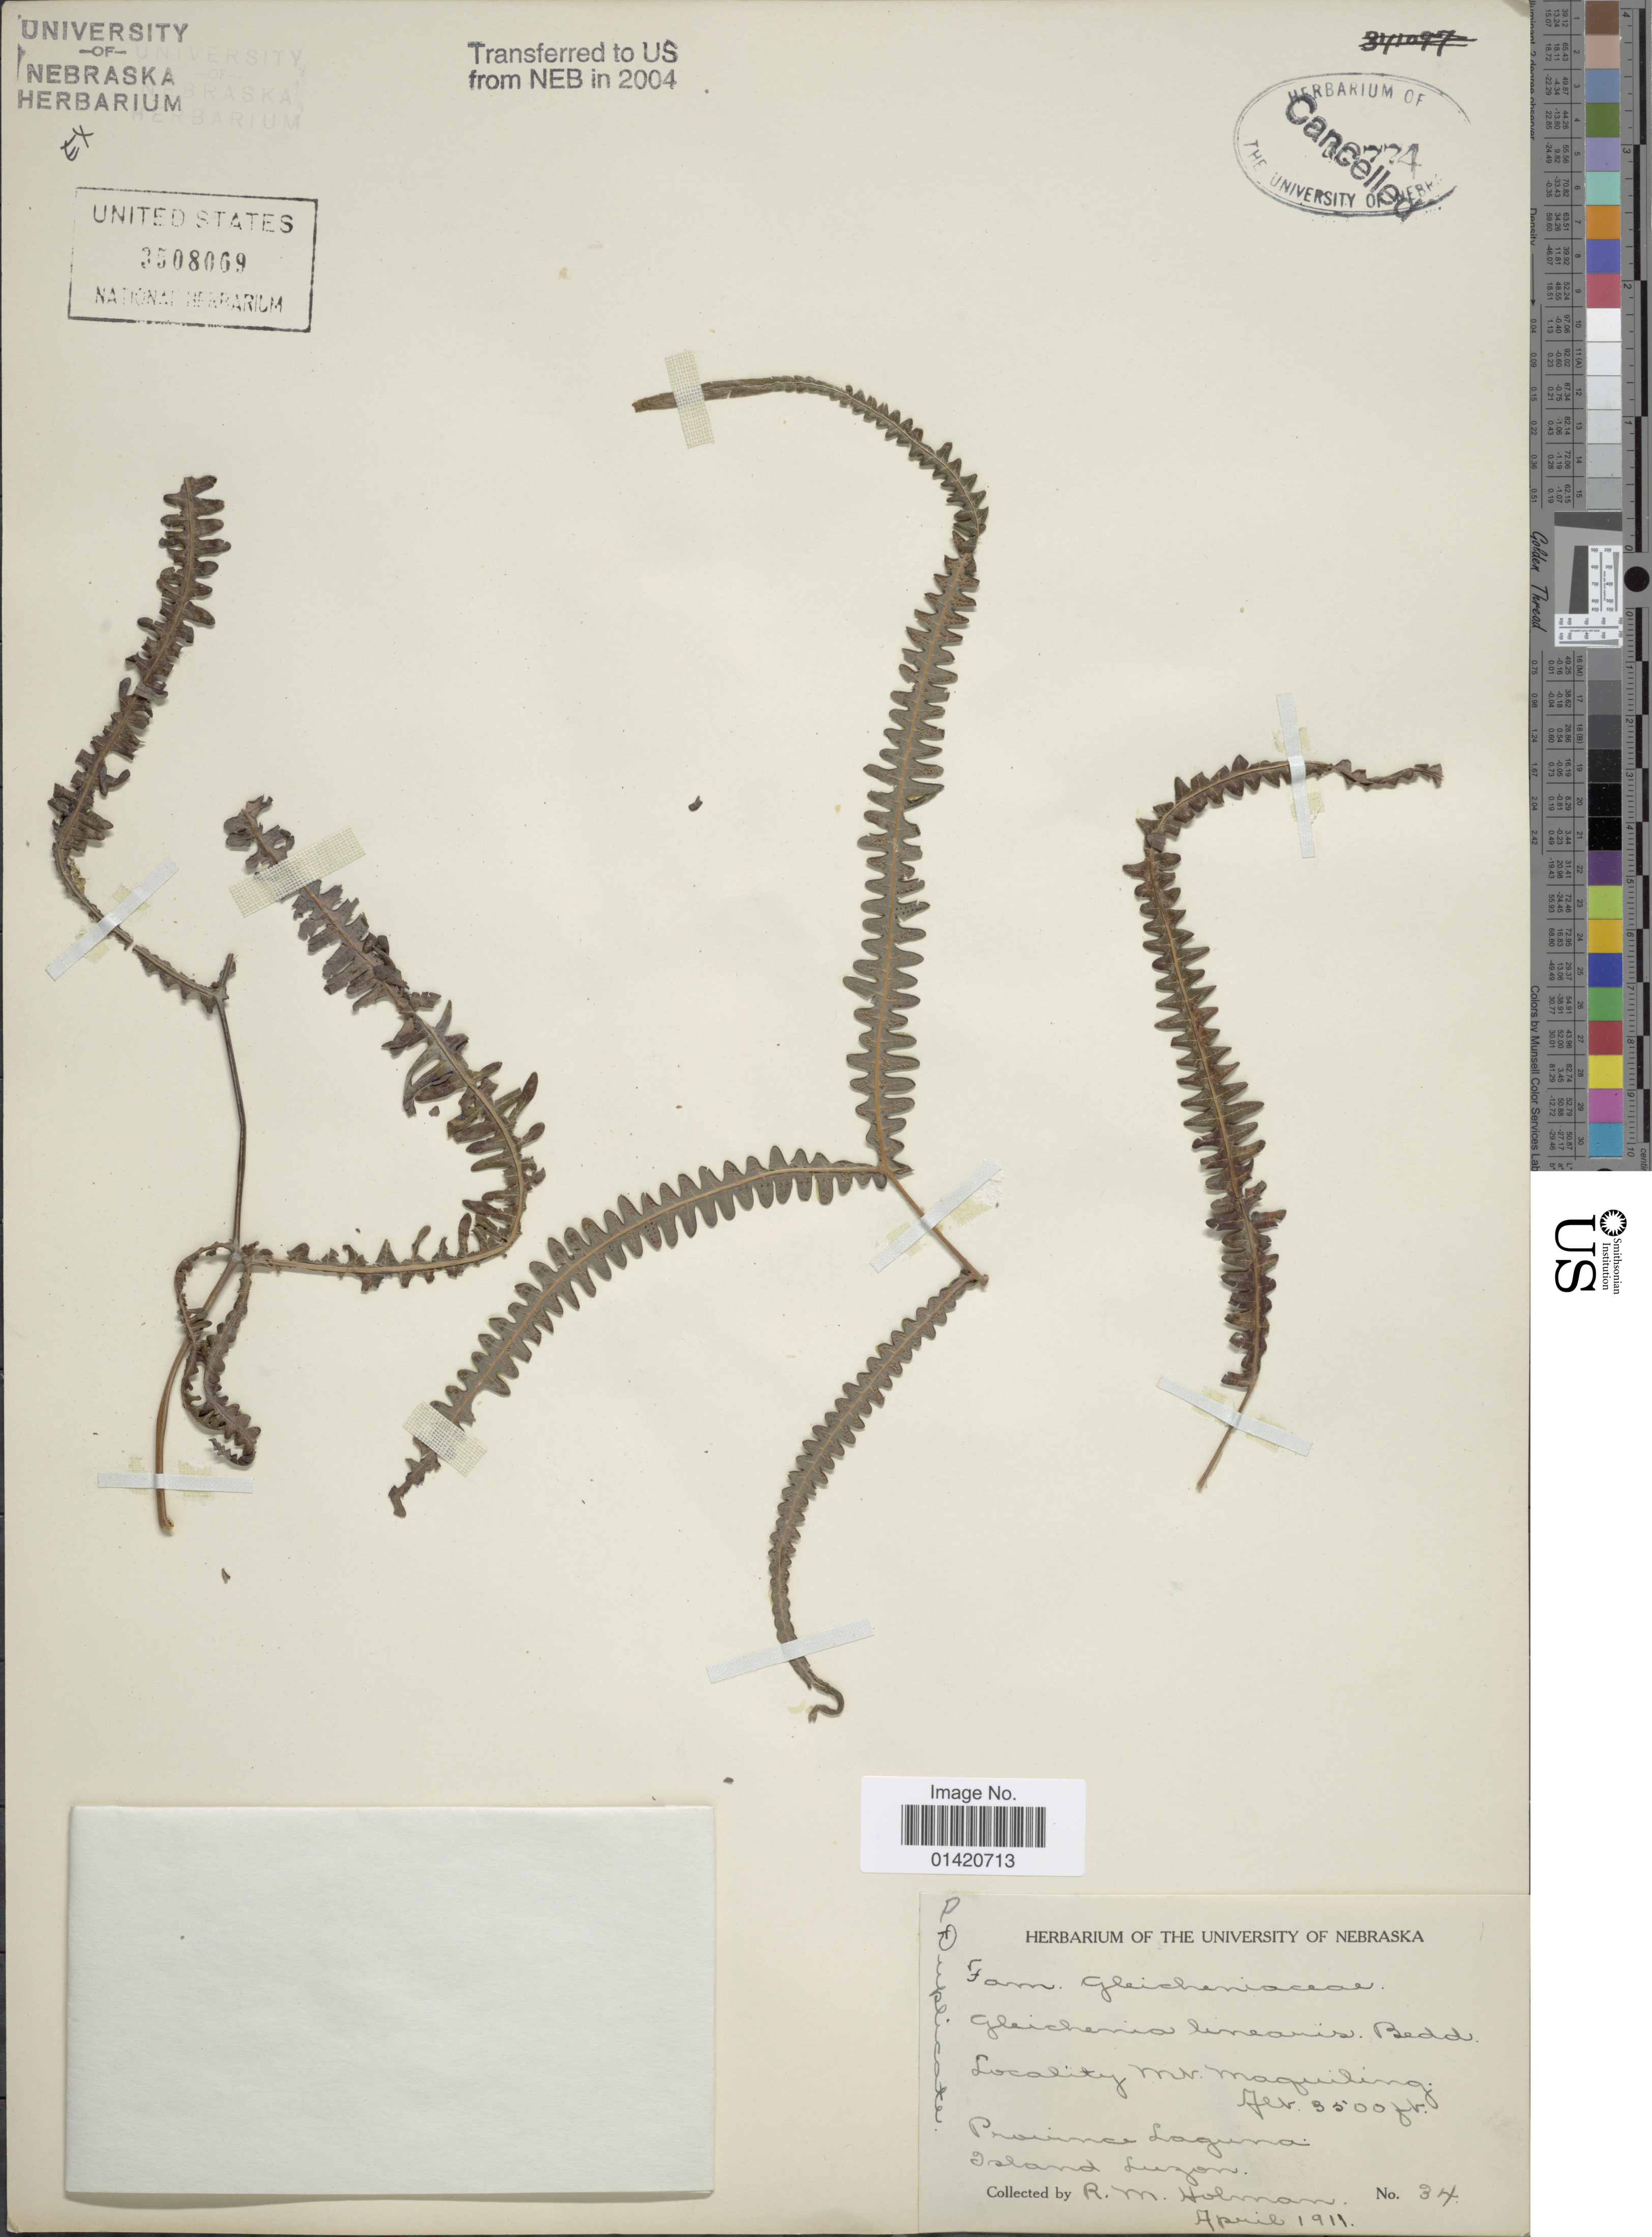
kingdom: Plantae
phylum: Tracheophyta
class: Polypodiopsida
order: Gleicheniales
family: Gleicheniaceae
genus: Dicranopteris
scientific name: Dicranopteris linearis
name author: (Burm. f.) Underw.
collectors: R. Holman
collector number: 34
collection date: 1911-04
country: Philippines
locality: Mt Maquiling, Province Laguna Island Luzon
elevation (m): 1067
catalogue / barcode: US 3508069